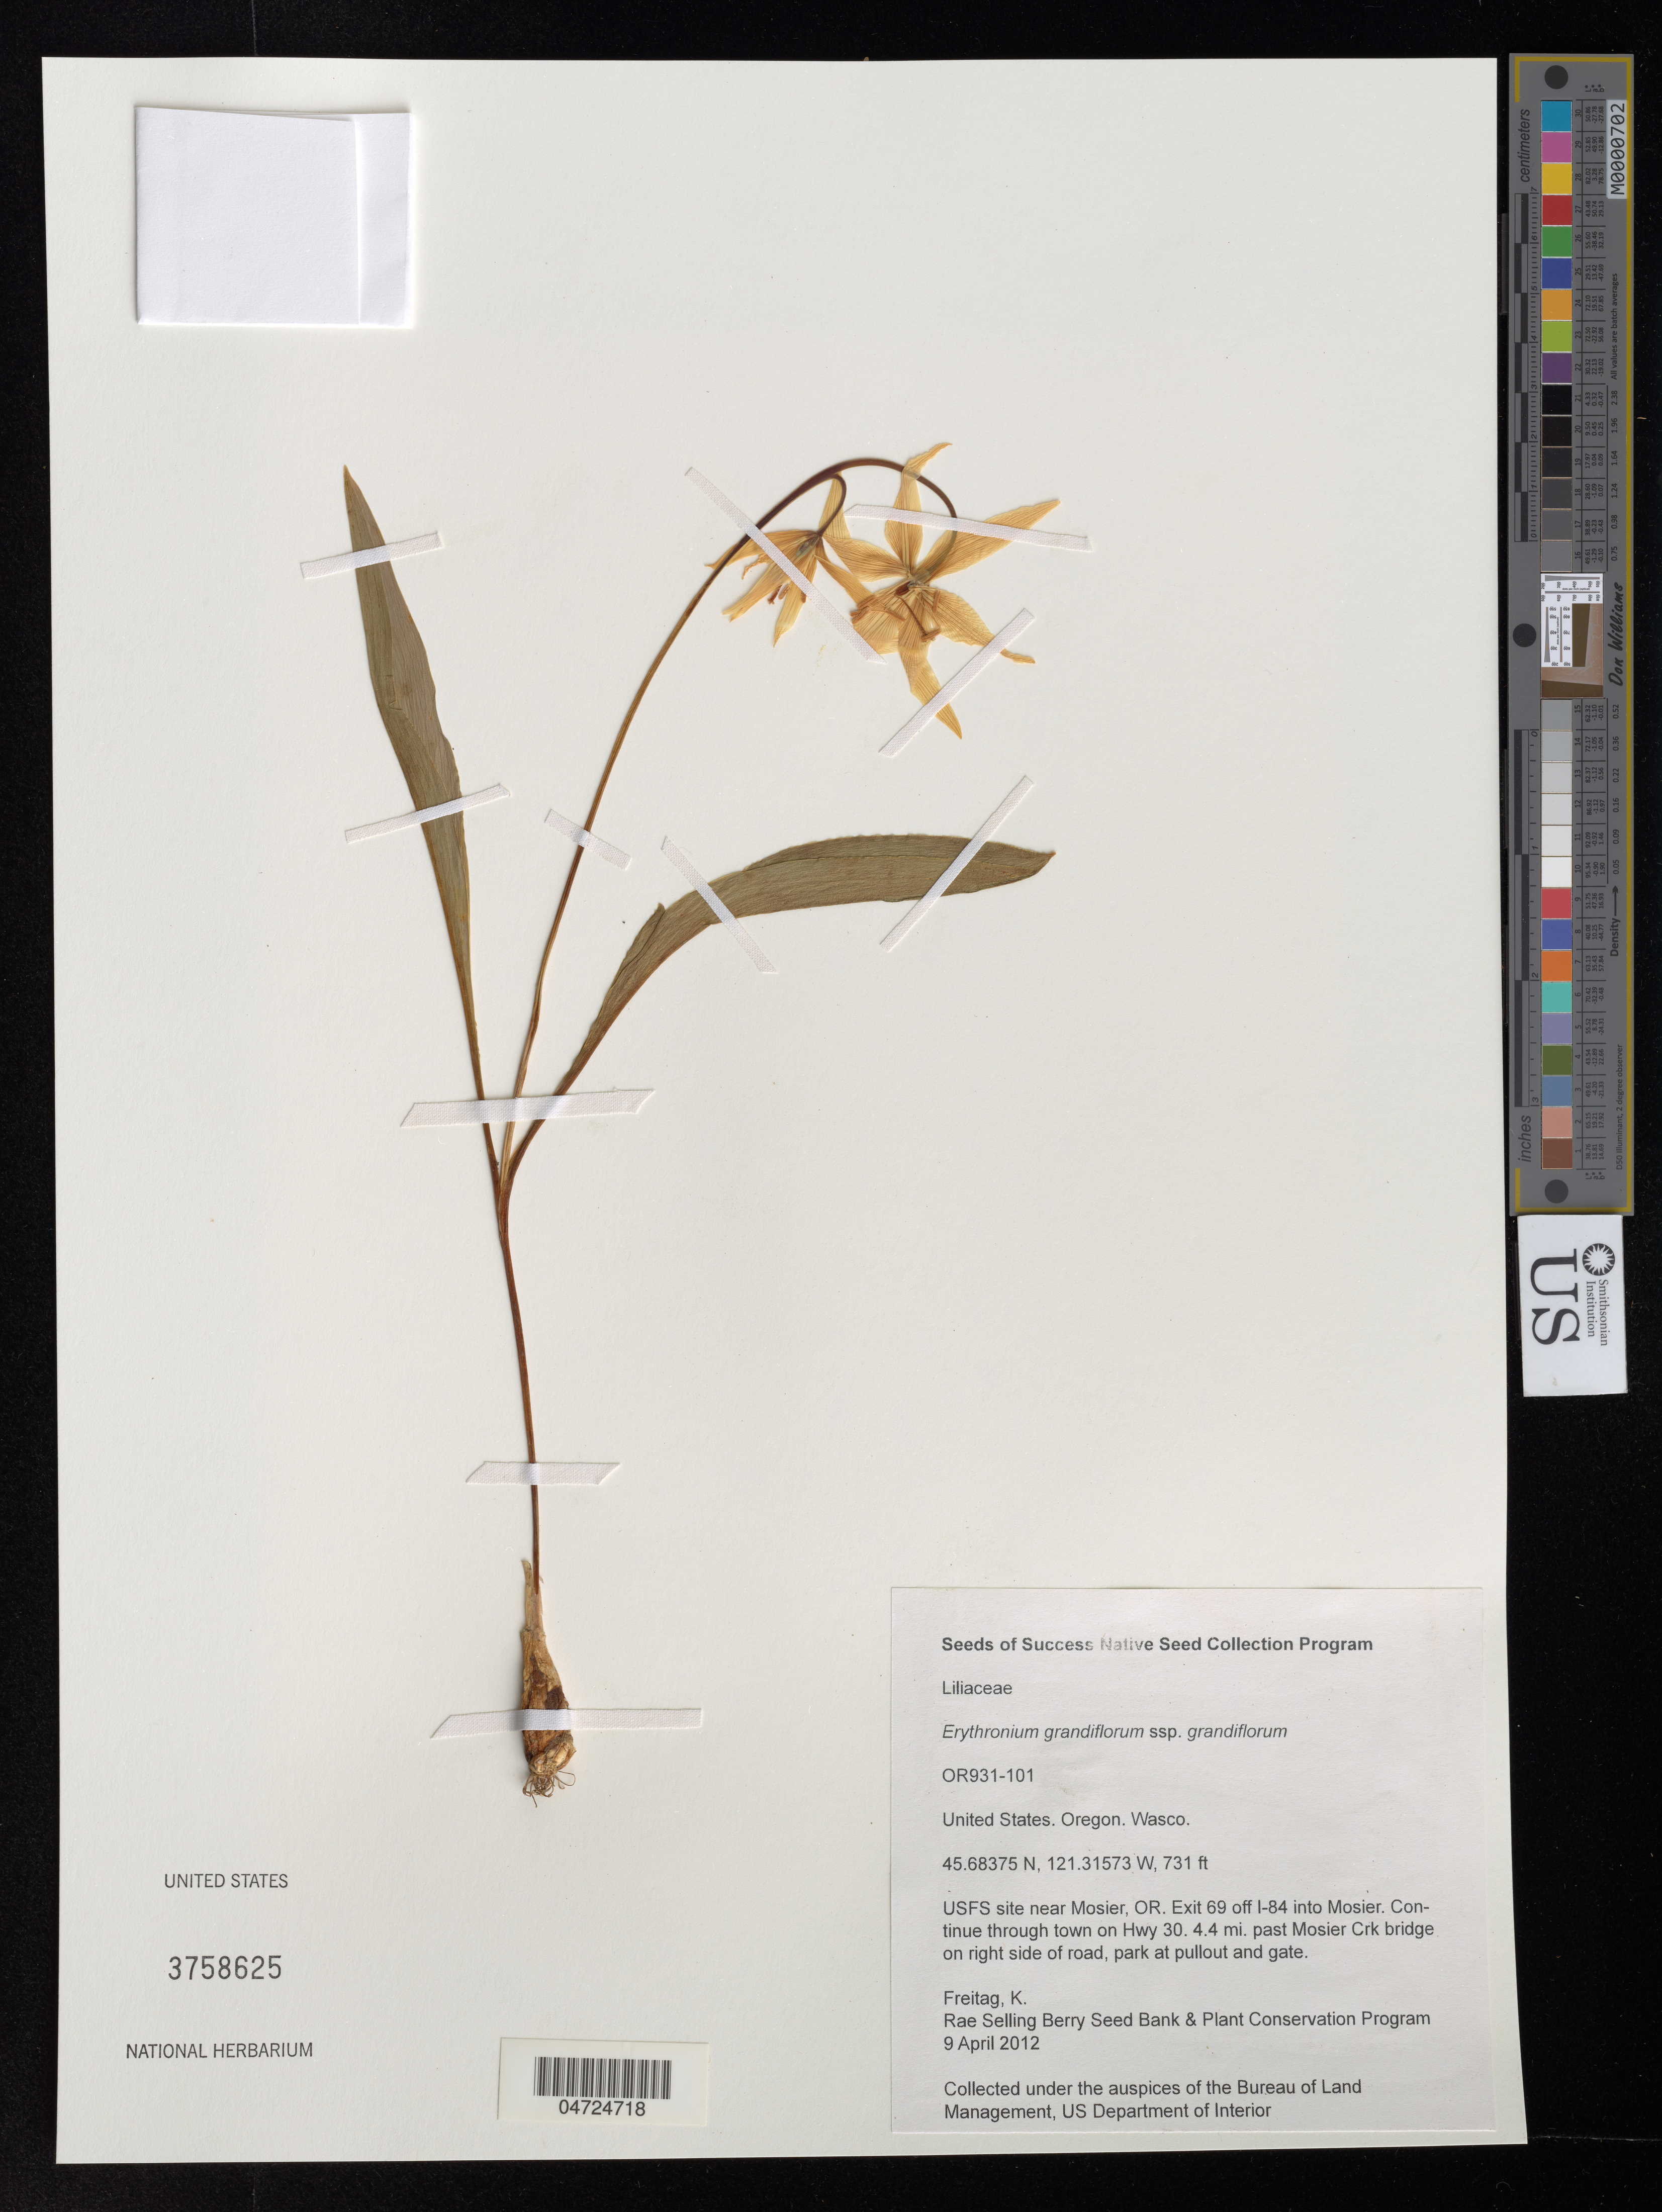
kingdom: Plantae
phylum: Tracheophyta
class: Liliopsida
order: Liliales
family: Liliaceae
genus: Erythronium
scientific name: Erythronium grandiflorum subsp. grandiflorum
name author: Pursh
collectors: K. Freitag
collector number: OR931-101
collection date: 2012-04-06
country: United States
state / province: Oregon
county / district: Wasco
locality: Wasco. USFS site near Mosier, OR. Exit 69 off I-84 into Mosier. Continue through town on Hwy 30. 4.4 mi. past Mosier Crk bridge on right side of road, park at pullout and gate.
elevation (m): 223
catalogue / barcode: US 3758625